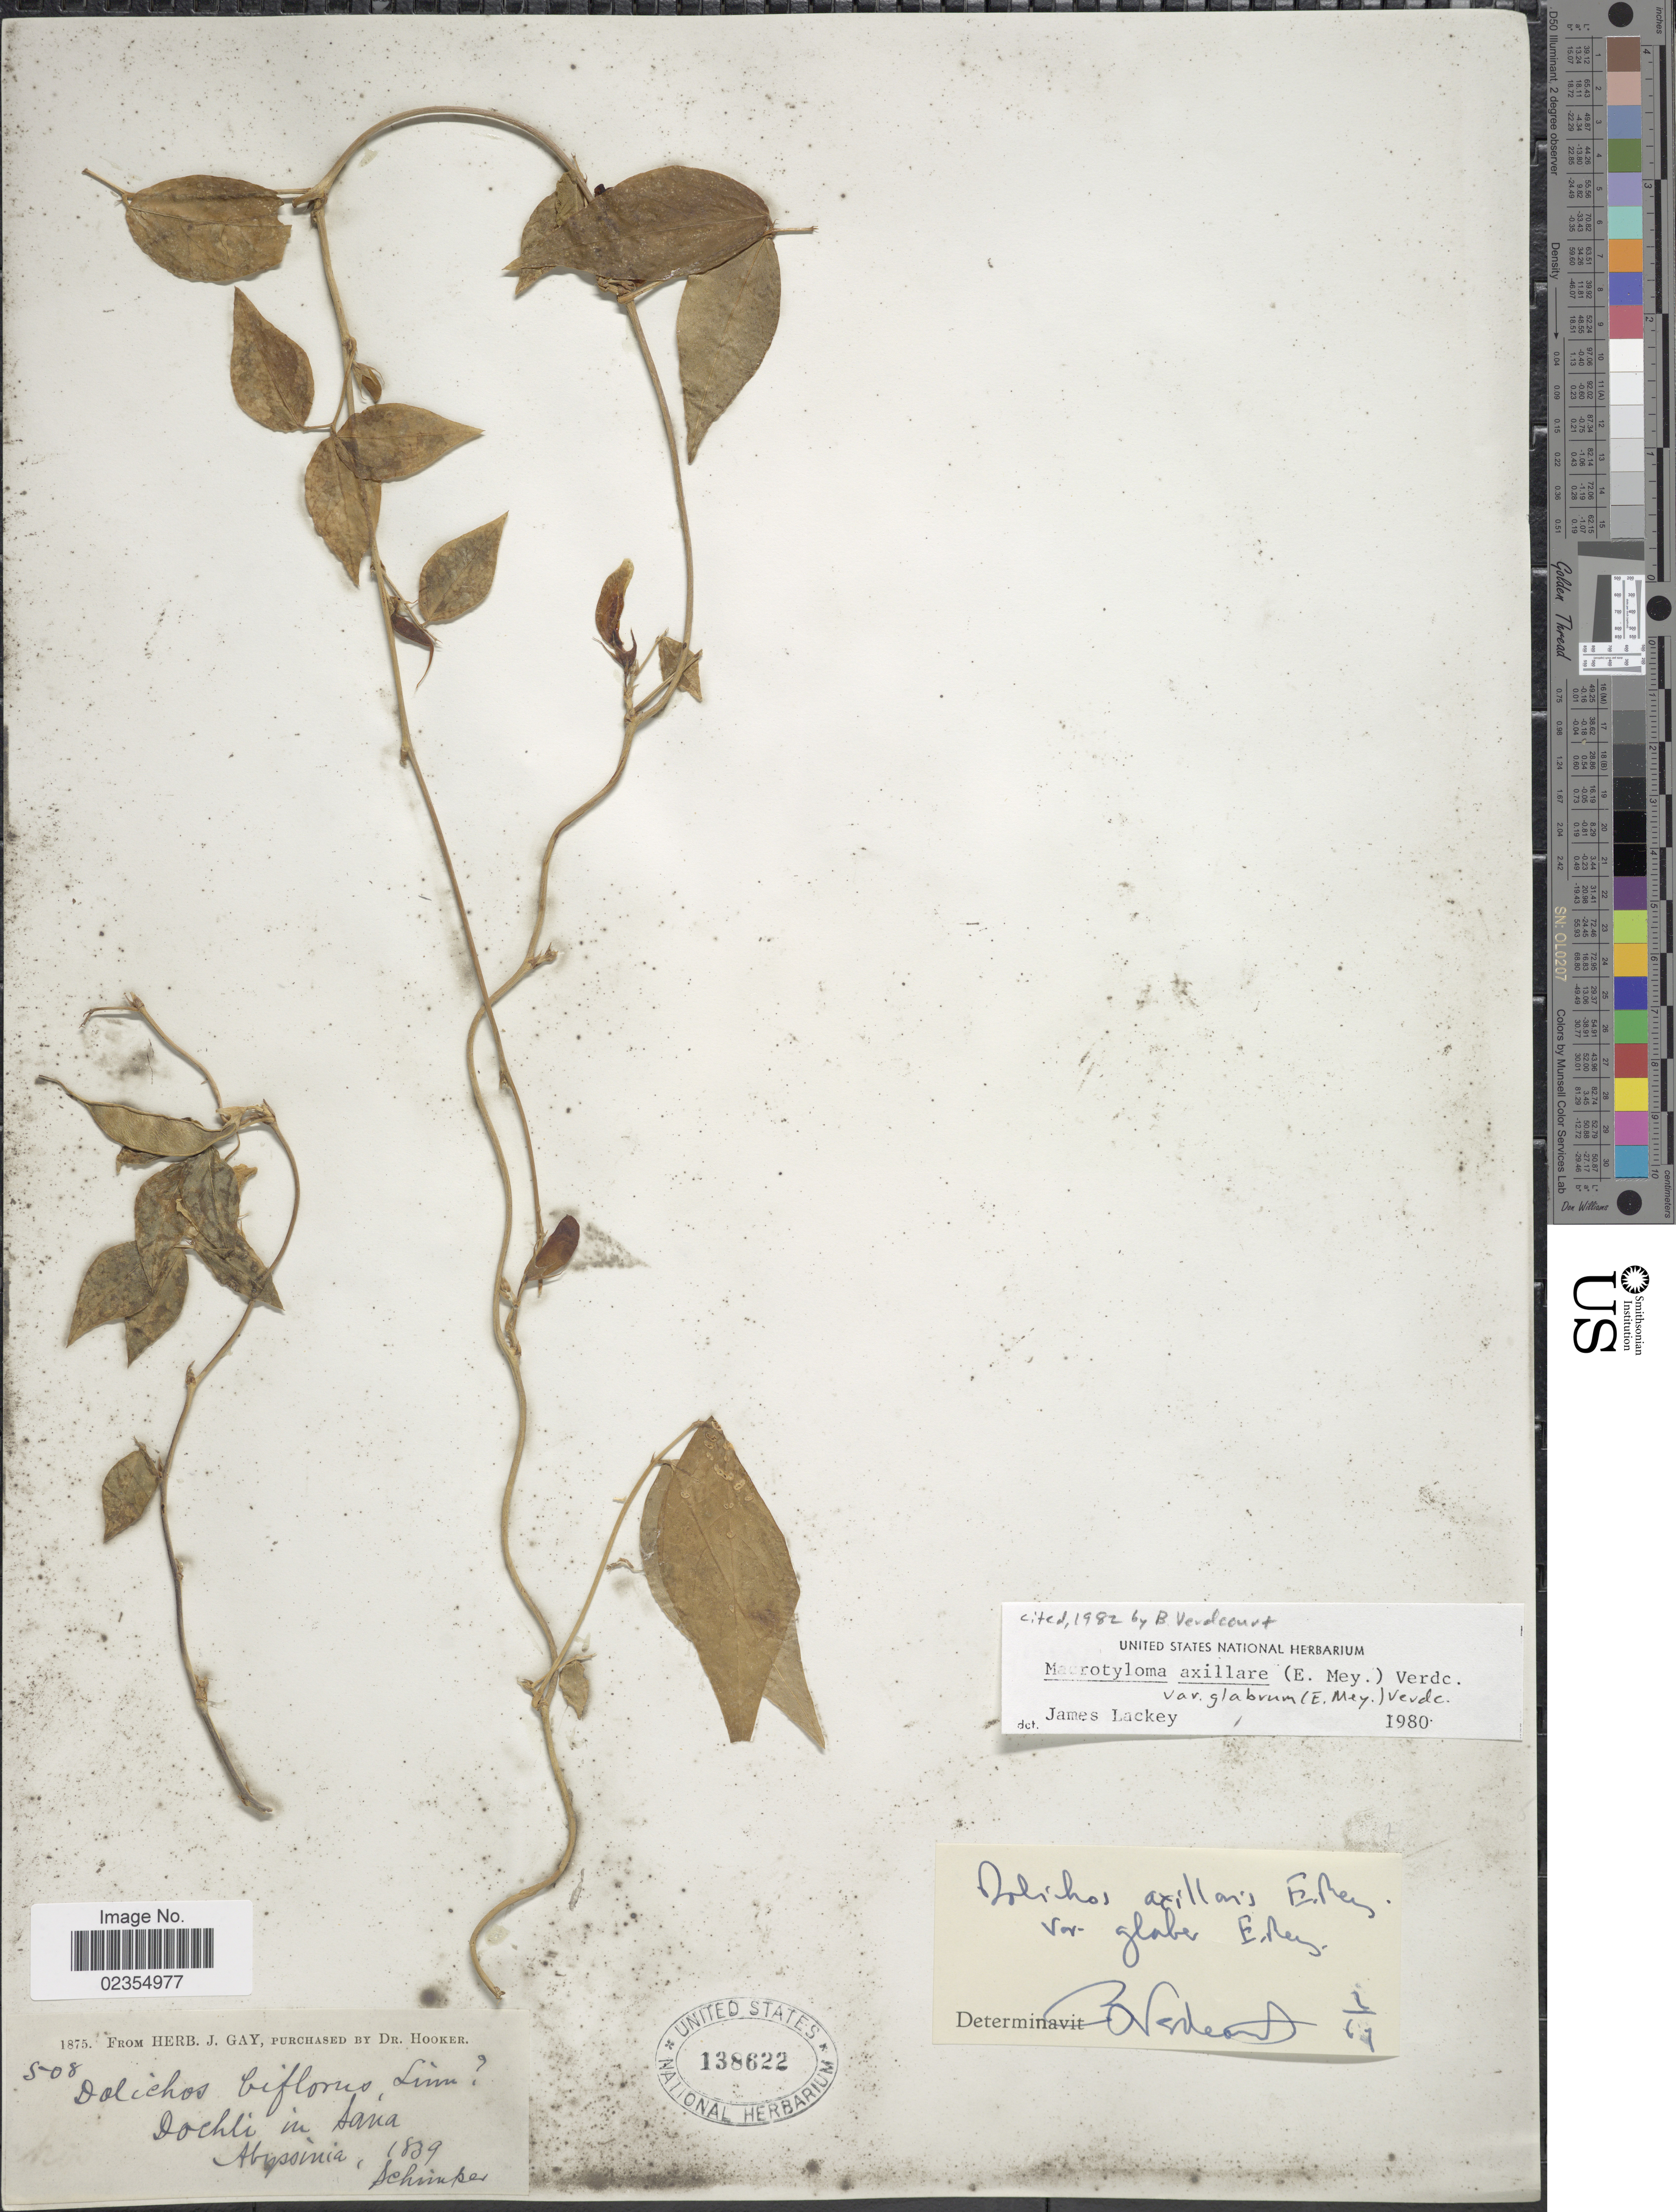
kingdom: Plantae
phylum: Tracheophyta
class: Magnoliopsida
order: Fabales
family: Fabaceae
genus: Macrotyloma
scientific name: Macrotyloma axillare var. glabrum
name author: (E. Mey.) Verdc.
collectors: -. Schimper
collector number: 508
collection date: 1839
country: Eritrea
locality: Dochli in Sana. Abyssinia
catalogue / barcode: US 138622